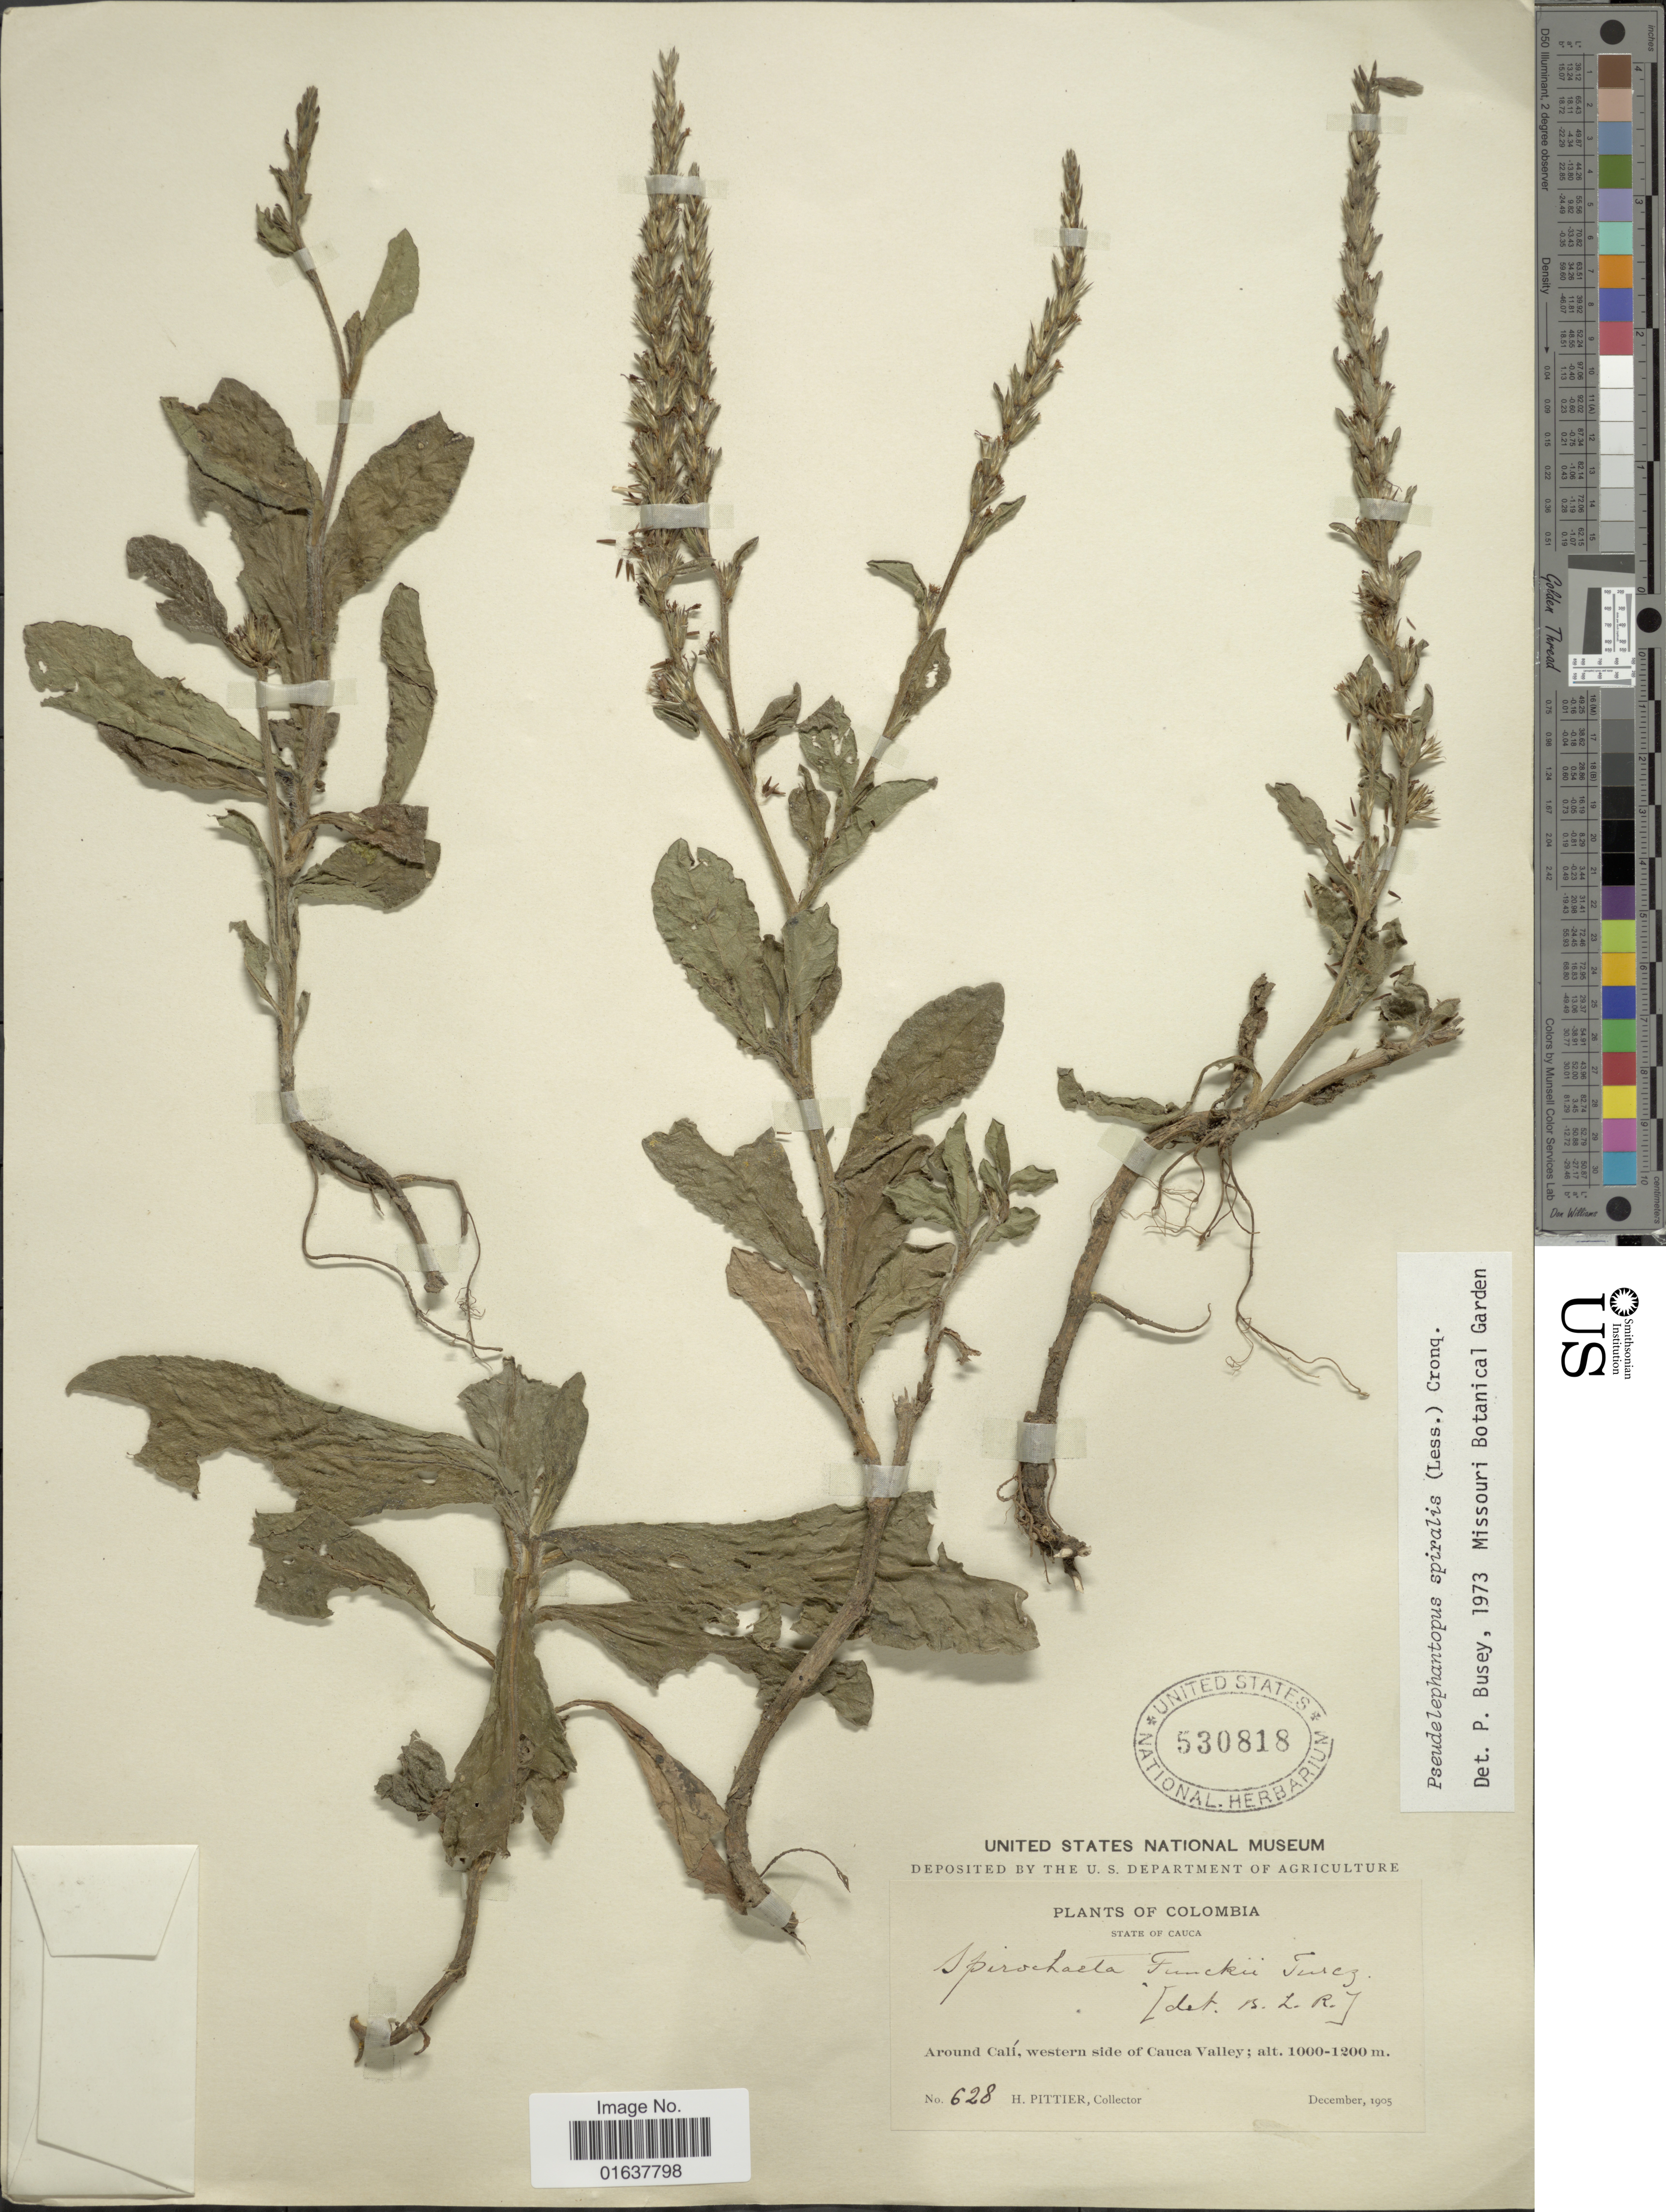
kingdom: Plantae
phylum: Tracheophyta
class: Magnoliopsida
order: Asterales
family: Asteraceae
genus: Pseudelephantopus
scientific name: Pseudelephantopus spiralis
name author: (Less.) Cronquist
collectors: H. F. Pittier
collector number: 628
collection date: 1905-12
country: Colombia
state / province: Cauca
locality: State of Cauca. Around Cali, western side of Cauca Valley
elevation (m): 1000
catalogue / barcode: US 530818